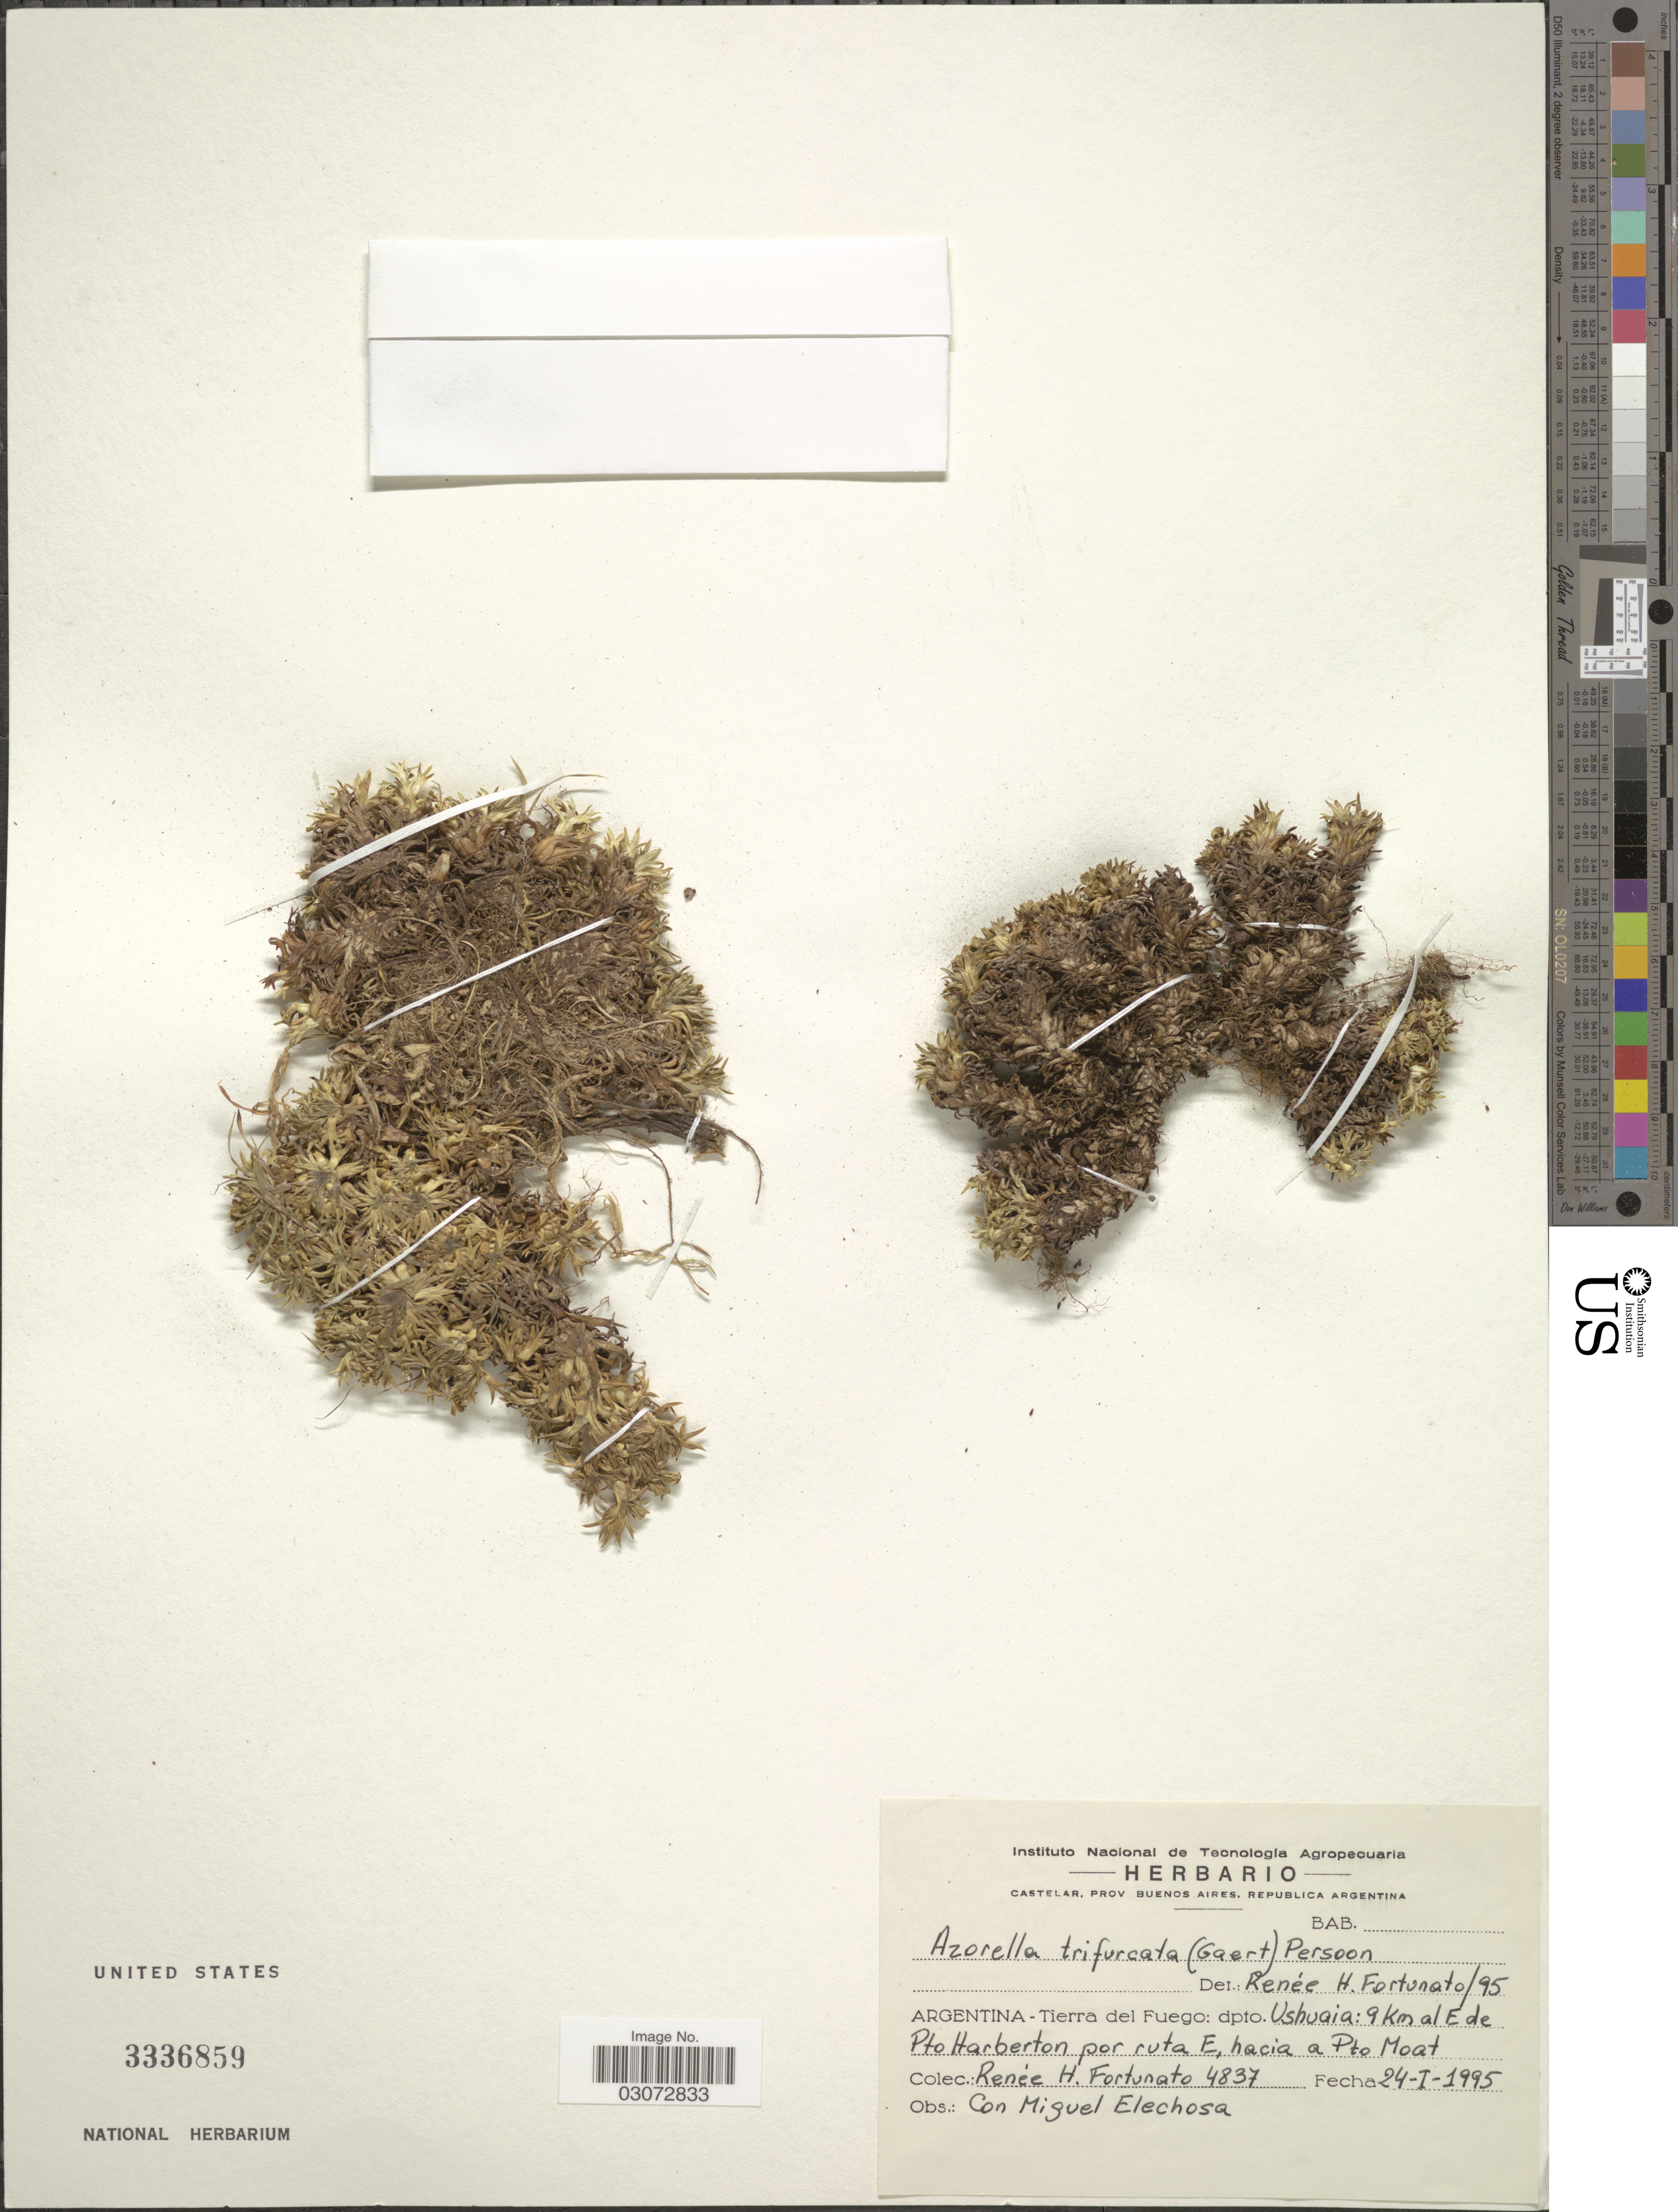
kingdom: Plantae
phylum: Tracheophyta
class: Magnoliopsida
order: Apiales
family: Apiaceae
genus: Azorella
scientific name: Azorella trifurcata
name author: (Gaertn.) Pers.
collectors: R. H. Fortunato & M. Elechosa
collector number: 4837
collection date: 1995-01-24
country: Argentina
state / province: Tierra del Fuego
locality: Dpto. Ushuaia: 9 km al E de Pto Harberton por ruta E, hacia a Pto Moat.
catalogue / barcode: US 3336859